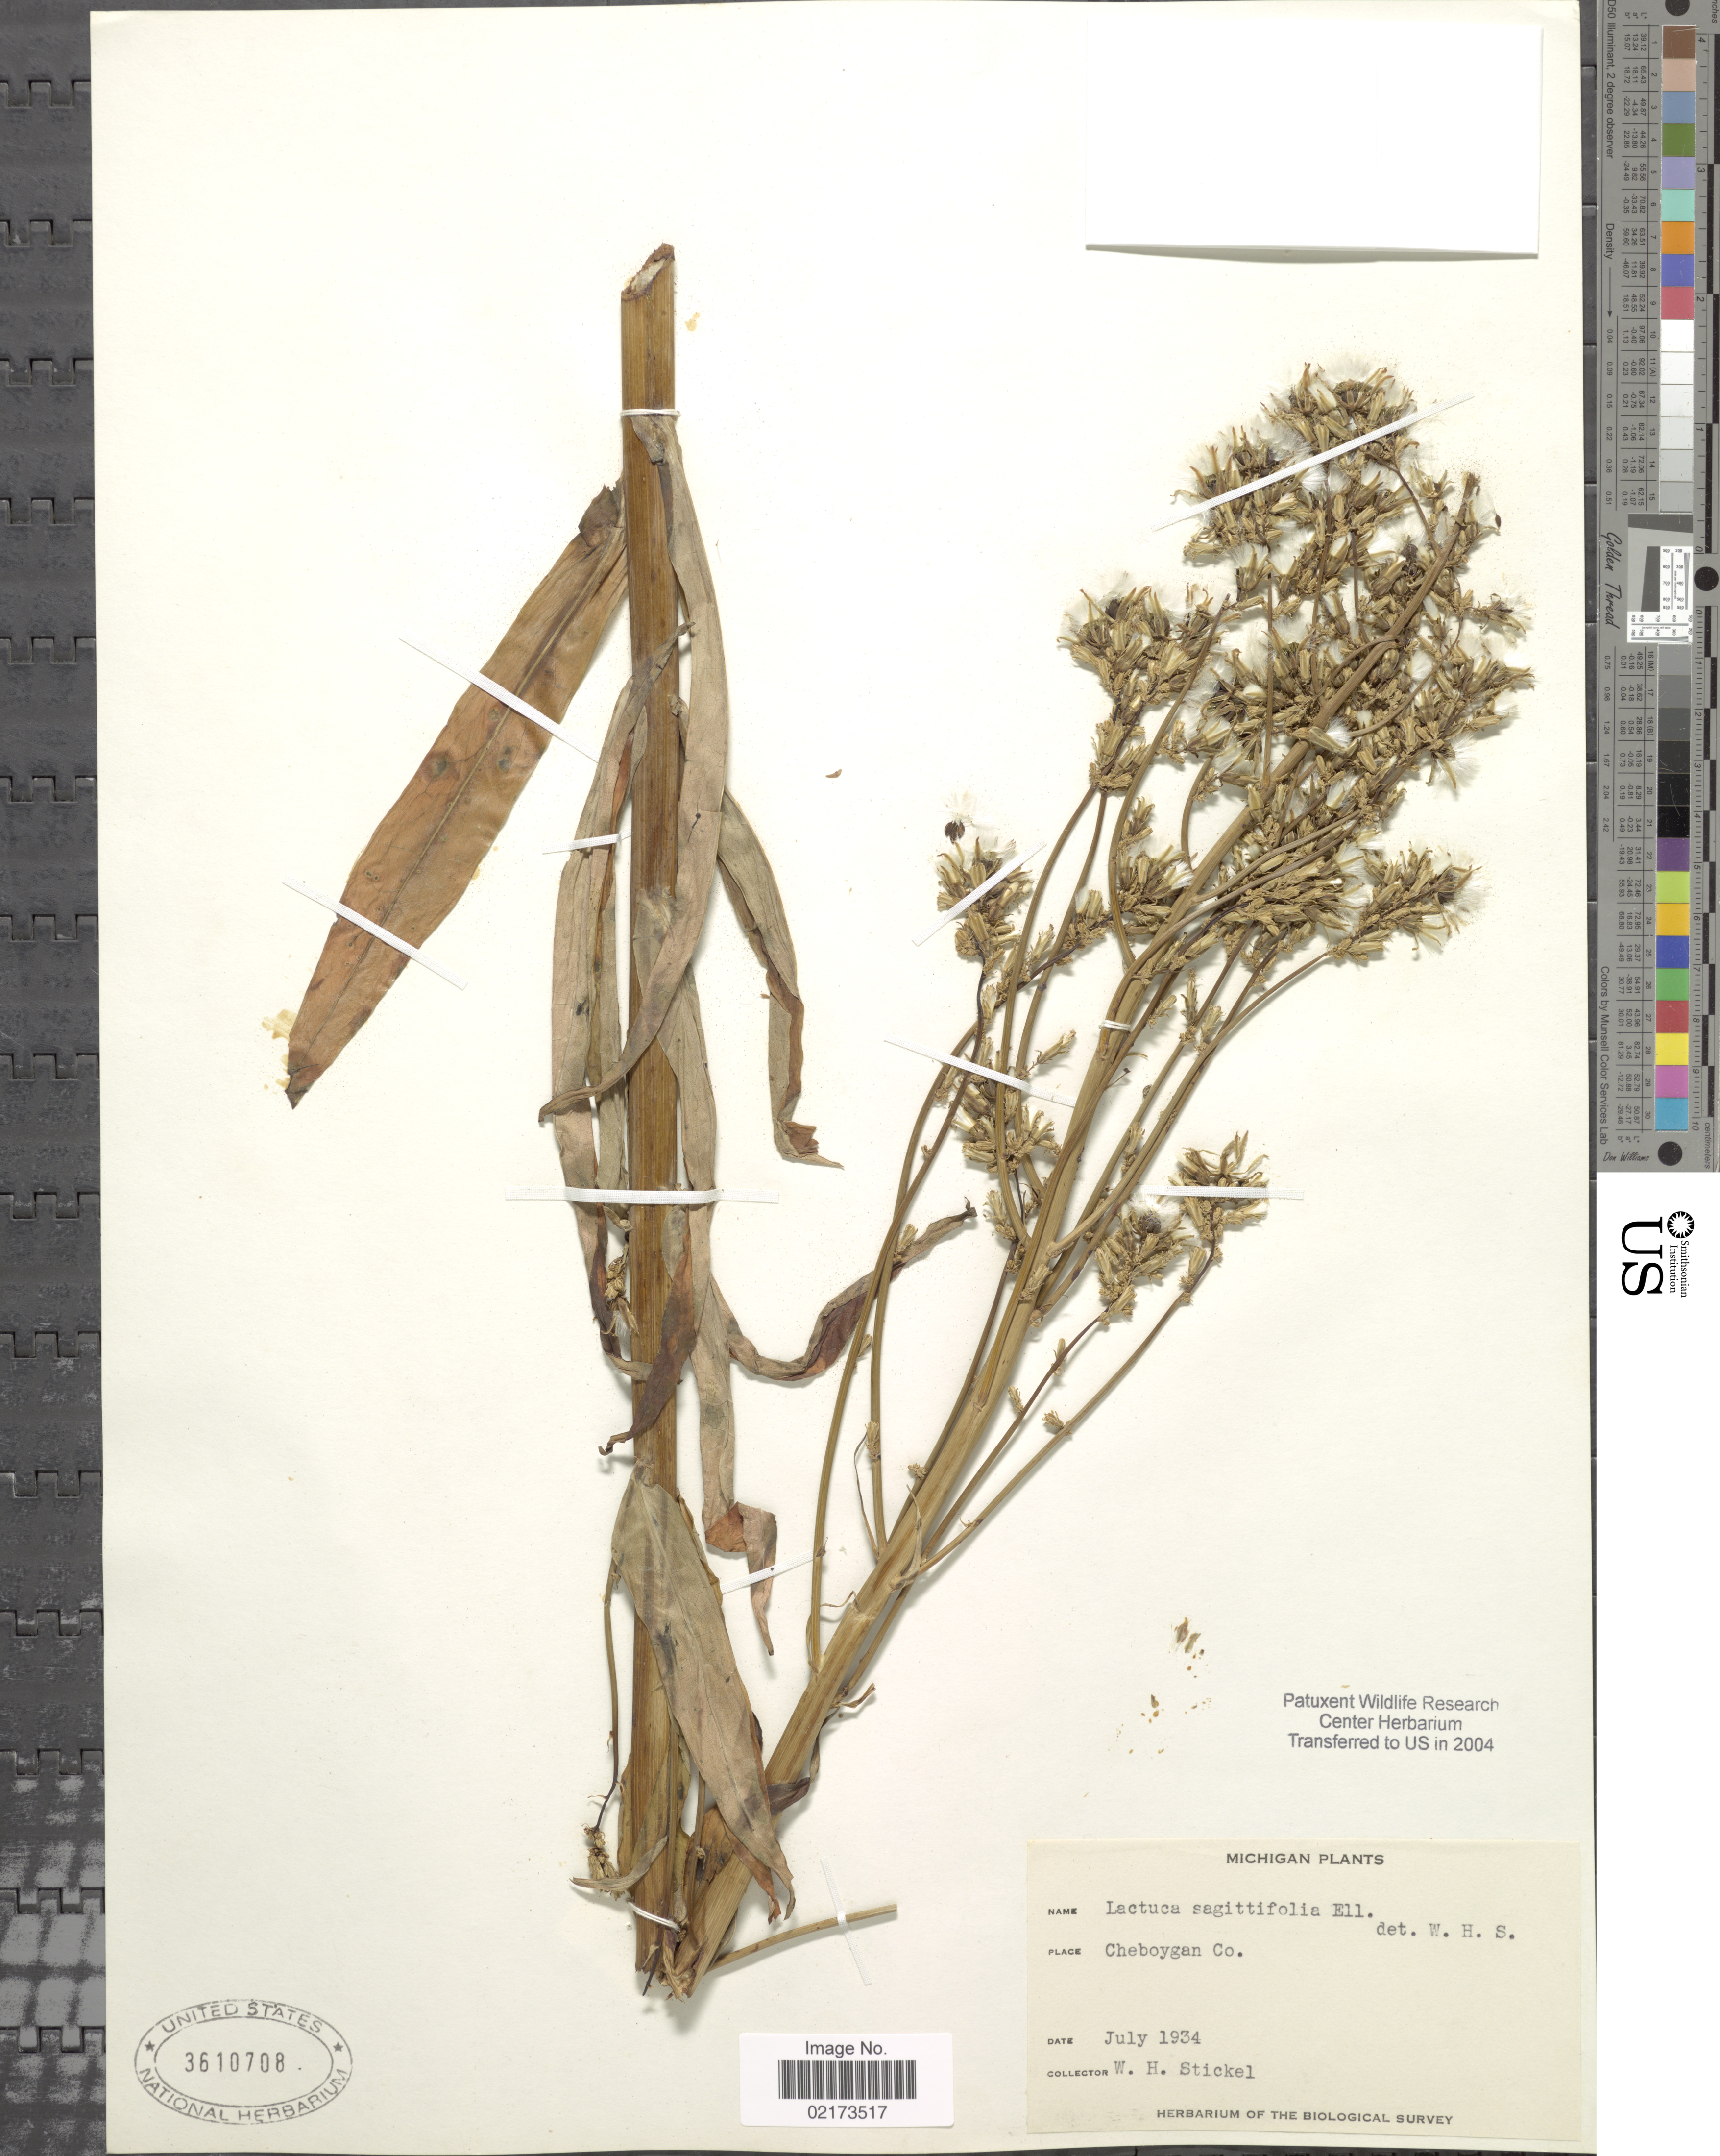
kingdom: Plantae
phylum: Tracheophyta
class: Magnoliopsida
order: Asterales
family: Asteraceae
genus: Lactuca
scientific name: Lactuca canadensis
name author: L.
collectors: W. Stickel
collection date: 1934-07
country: United States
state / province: Michigan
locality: Cheboygan Co.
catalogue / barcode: US 3610708